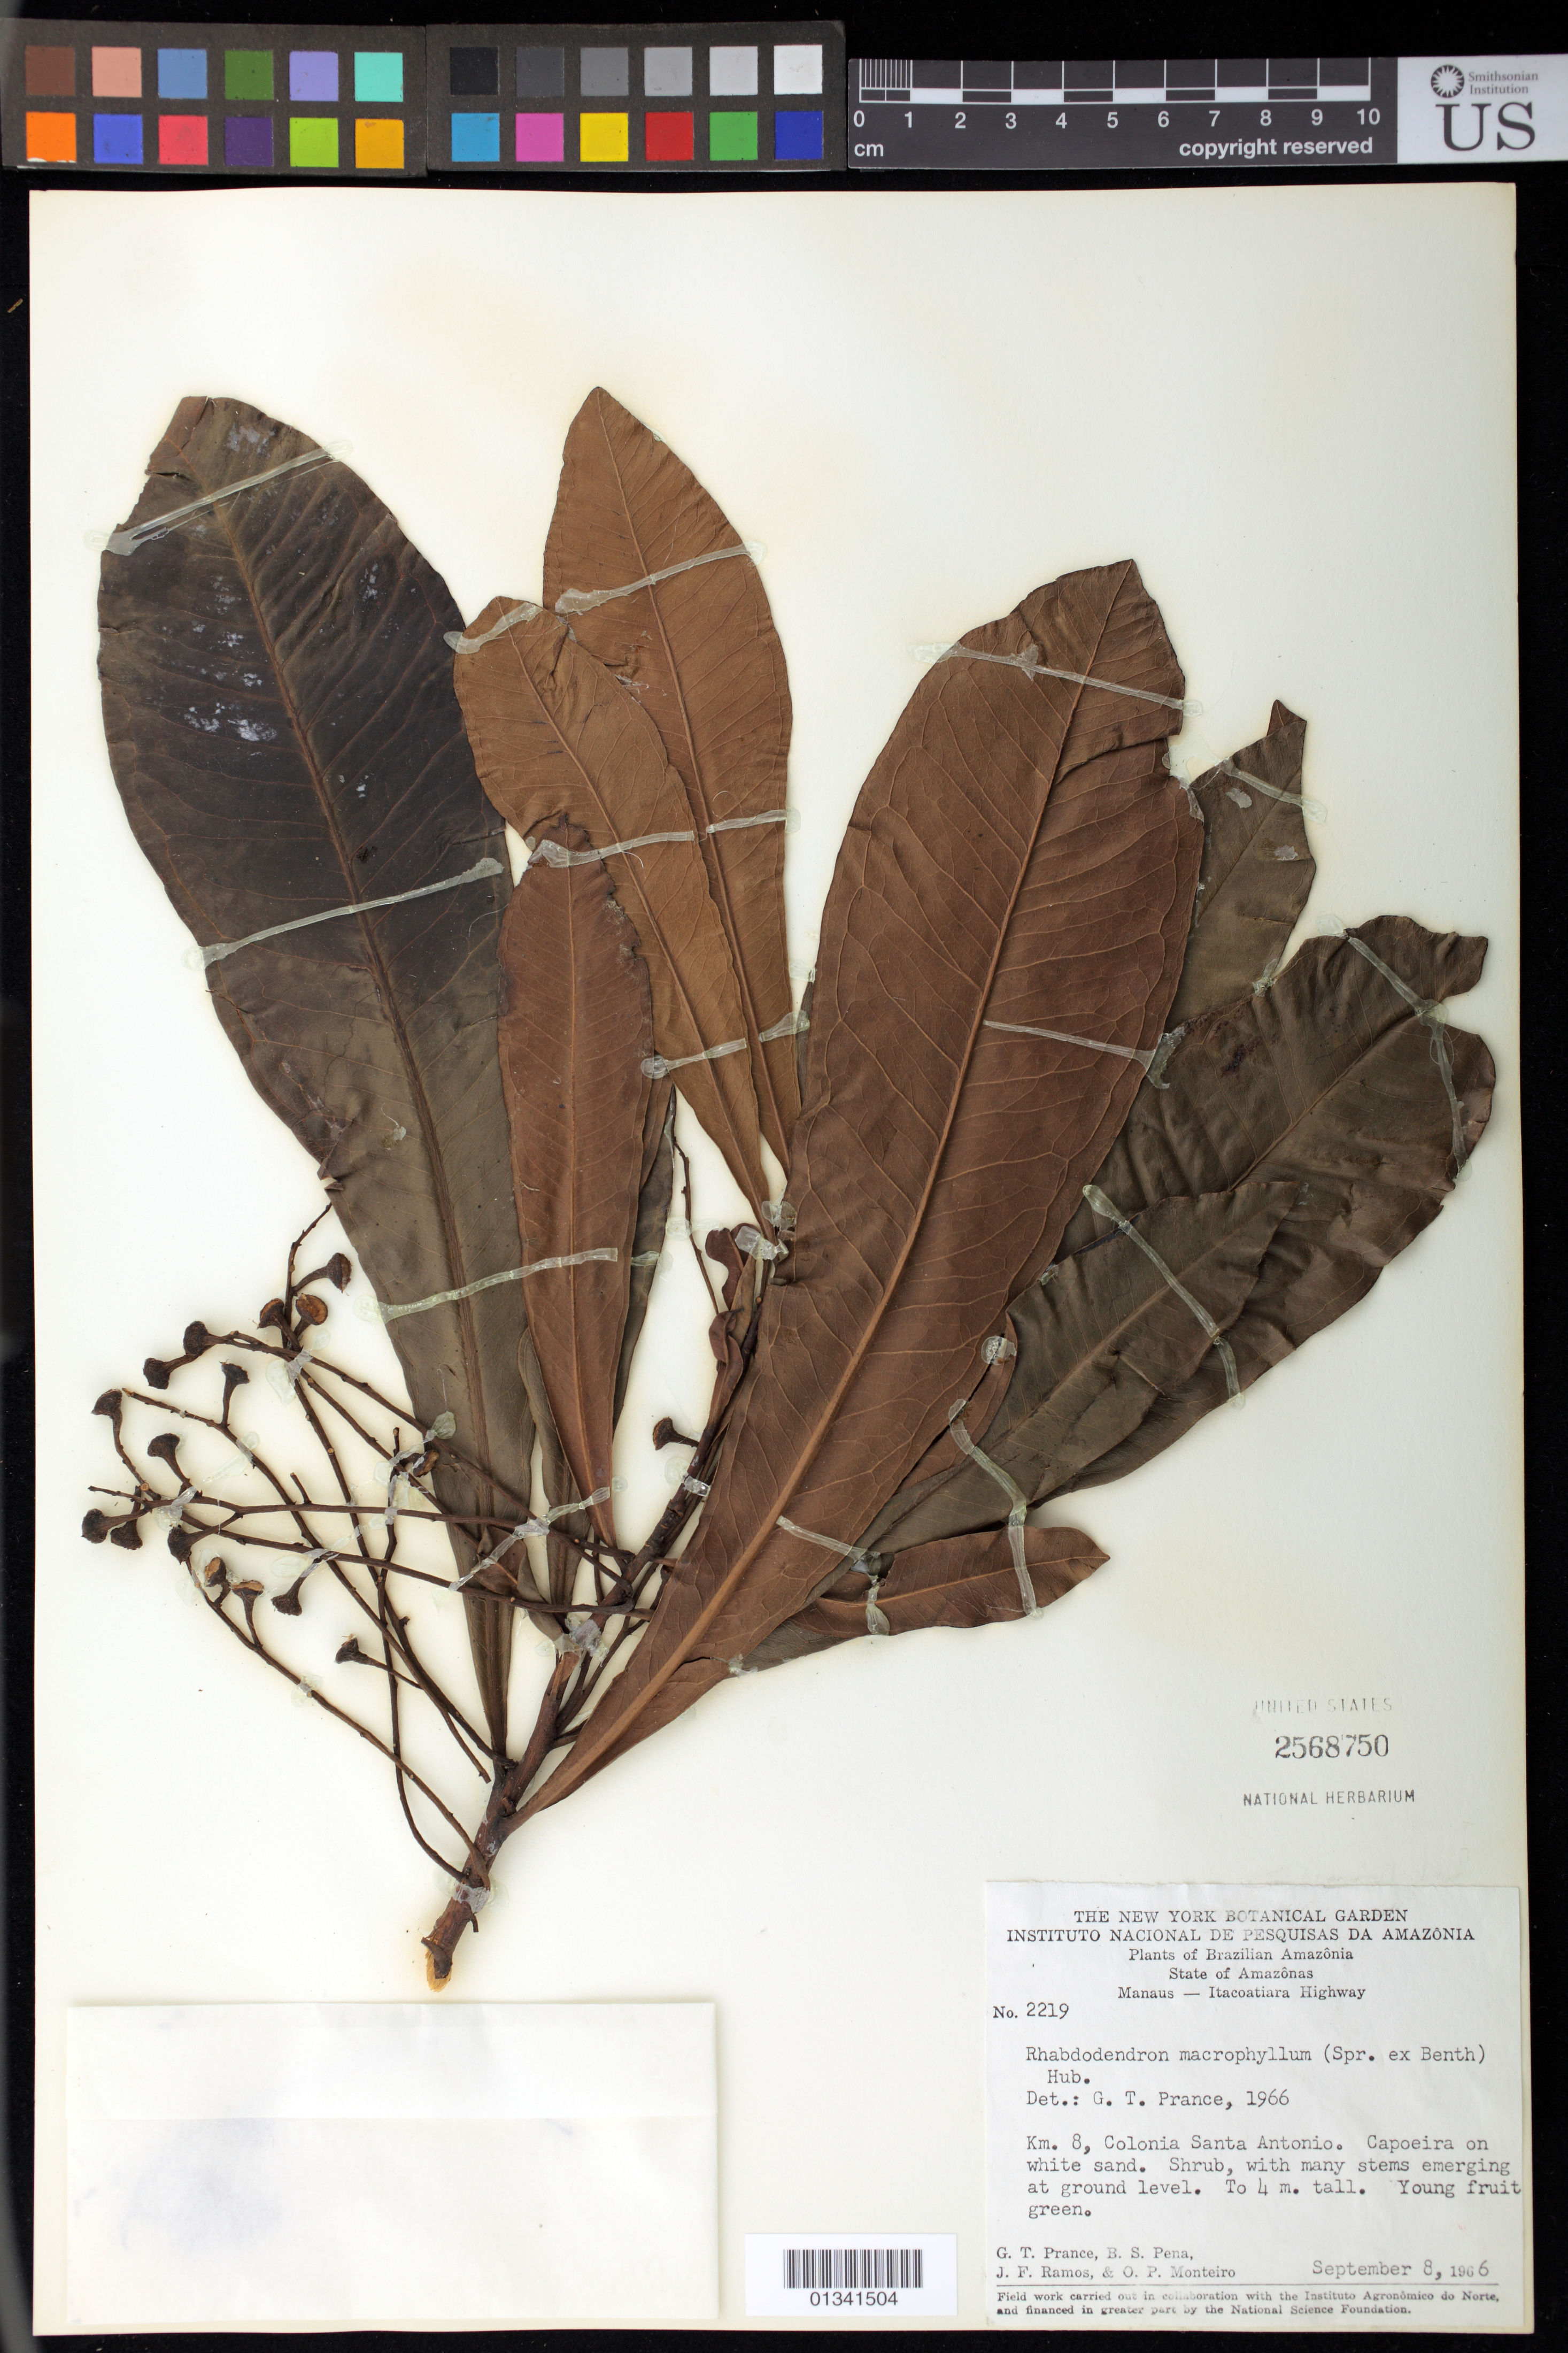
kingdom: Plantae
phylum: Tracheophyta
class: Magnoliopsida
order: Caryophyllales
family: Rhabdodendraceae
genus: Rhabdodendron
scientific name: Rhabdodendron macrophyllum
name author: (Spruce ex Benth.) Huber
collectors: G. T. Prance, B. S. Pena, J. F. Ramos & O. P. Monteiro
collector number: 2219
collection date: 1966-09-08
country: Brazil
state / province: Amazonas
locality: Manaus Itacoatiara Highway km 8, Colonia Santo Antonio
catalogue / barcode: US 2568750